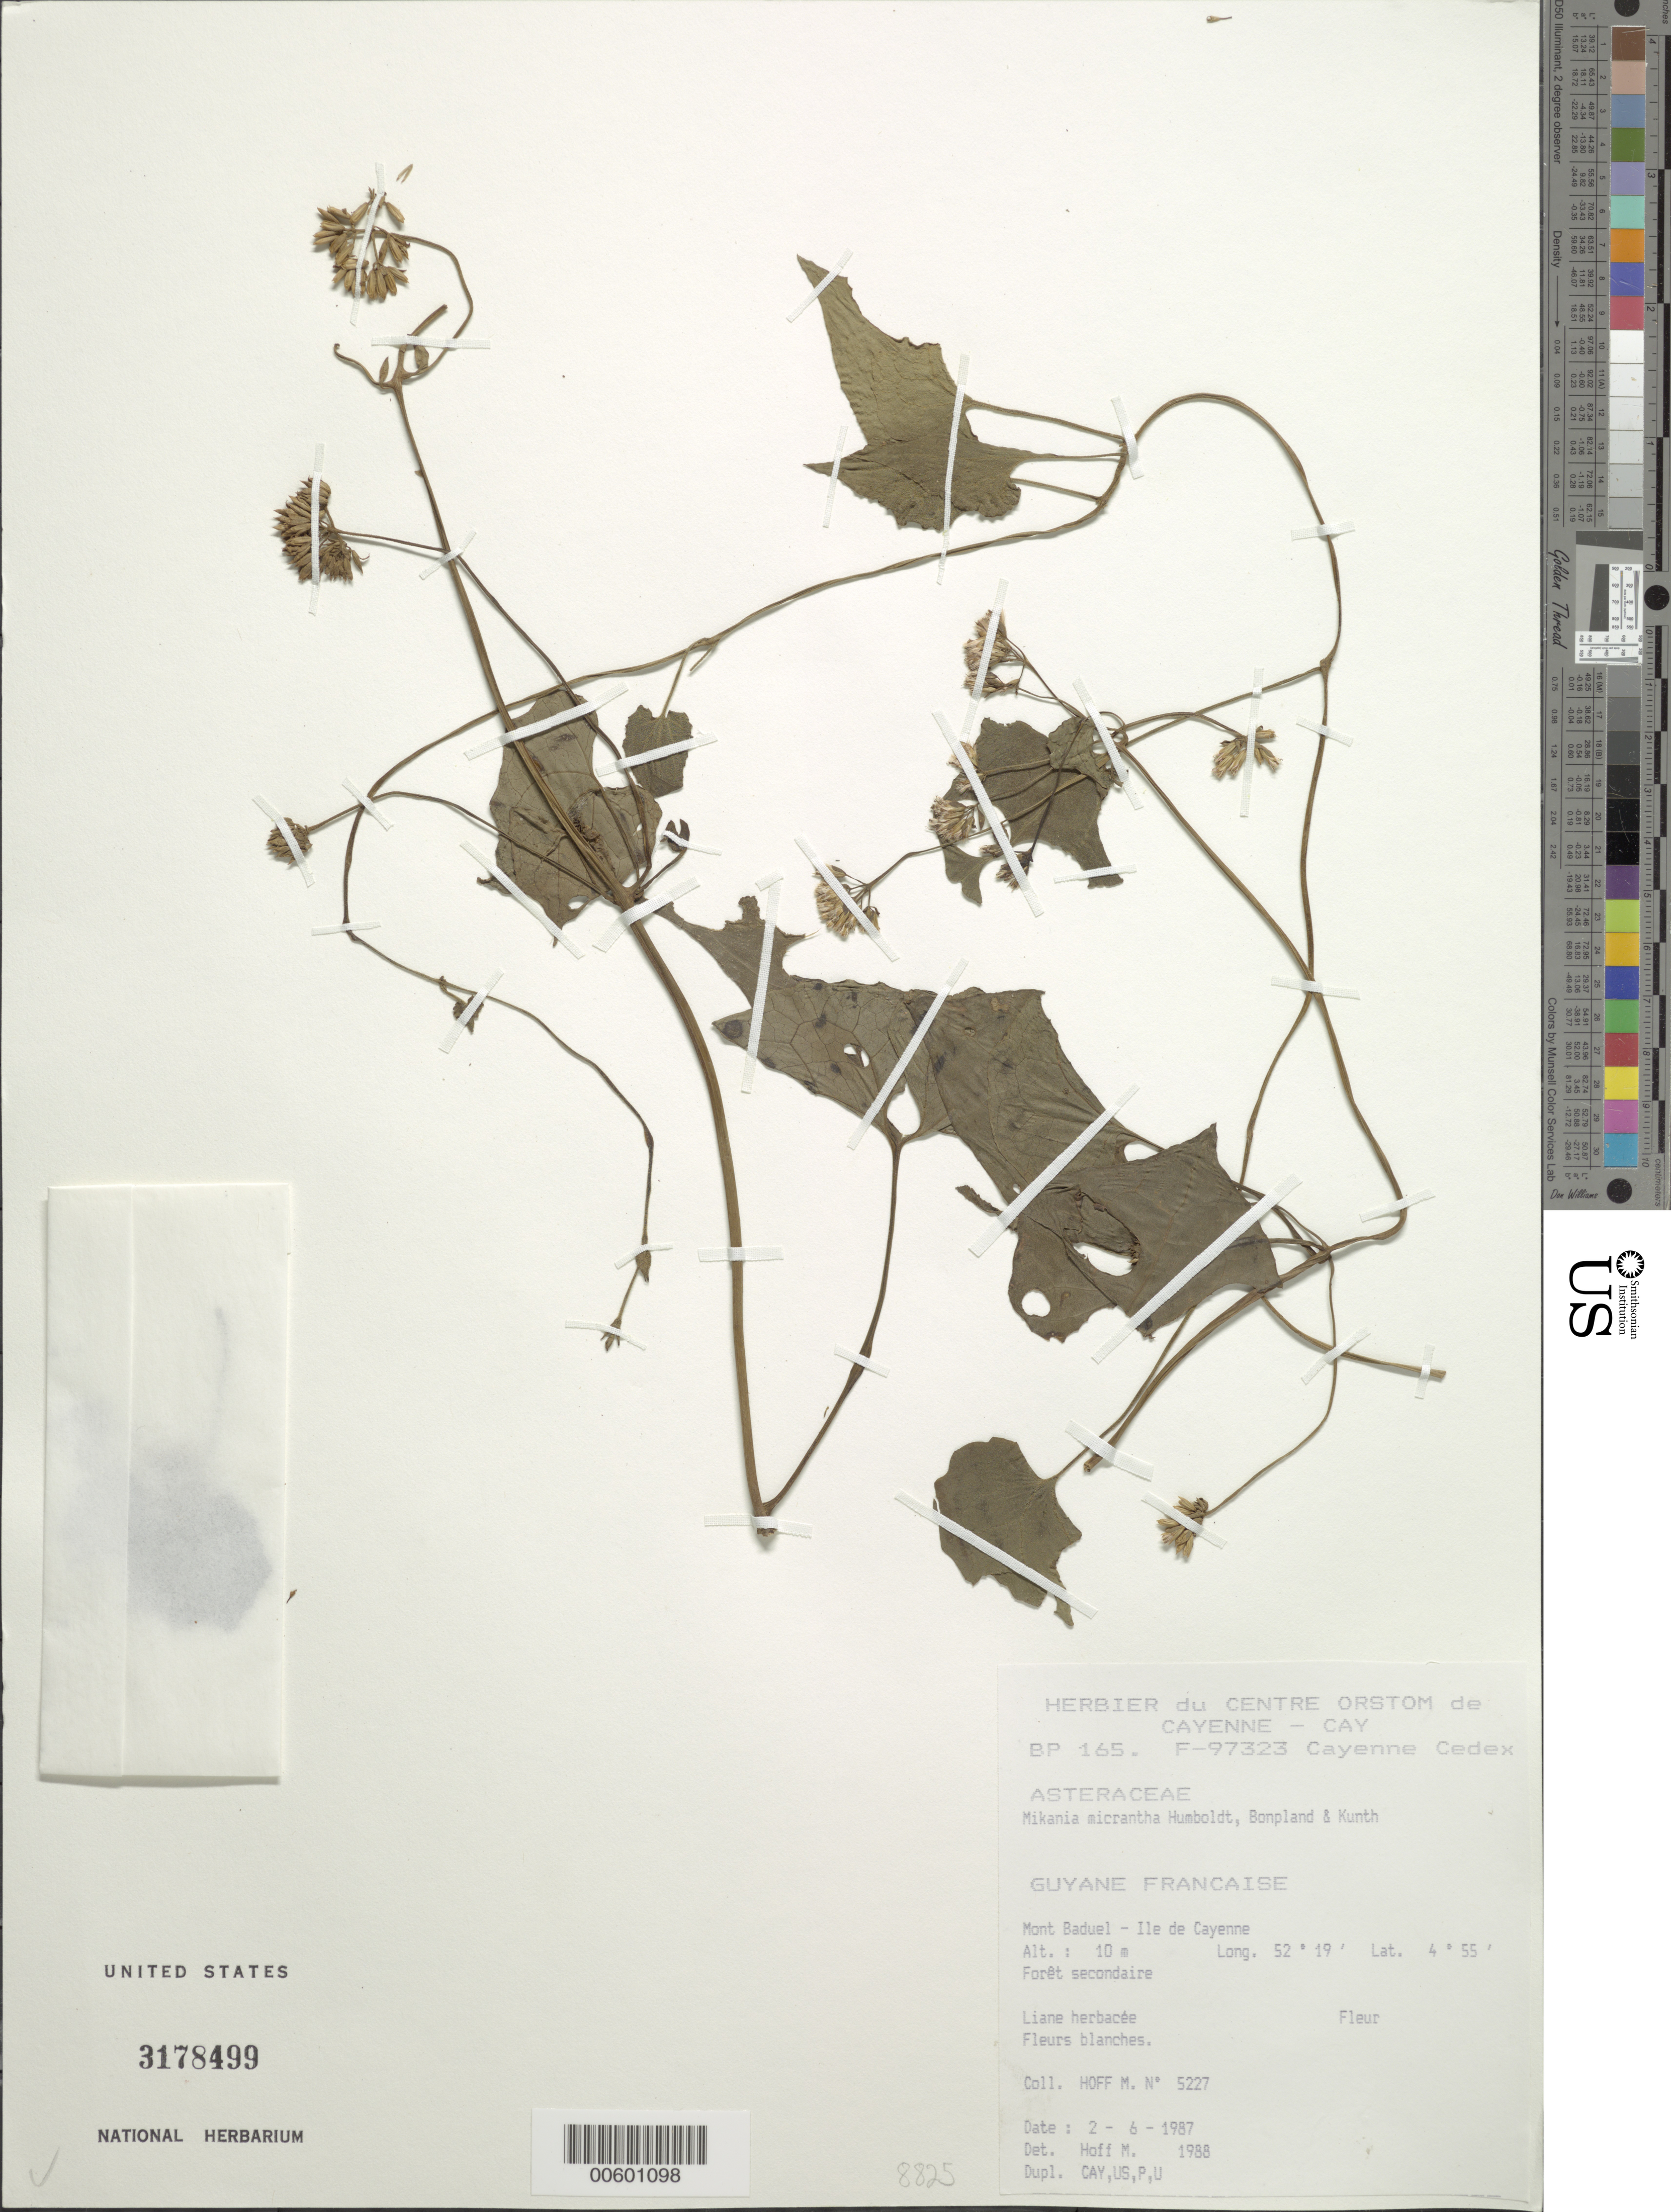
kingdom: Plantae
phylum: Tracheophyta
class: Magnoliopsida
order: Asterales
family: Asteraceae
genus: Mikania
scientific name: Mikania micrantha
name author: Kunth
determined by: Hoff, M.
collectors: M. Hoff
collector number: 5227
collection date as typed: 2-Jun-87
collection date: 1987-06-02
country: French Guiana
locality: Mont Baduel, Ile de Cayenne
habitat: Secondary forest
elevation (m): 10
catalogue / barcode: US 3178499